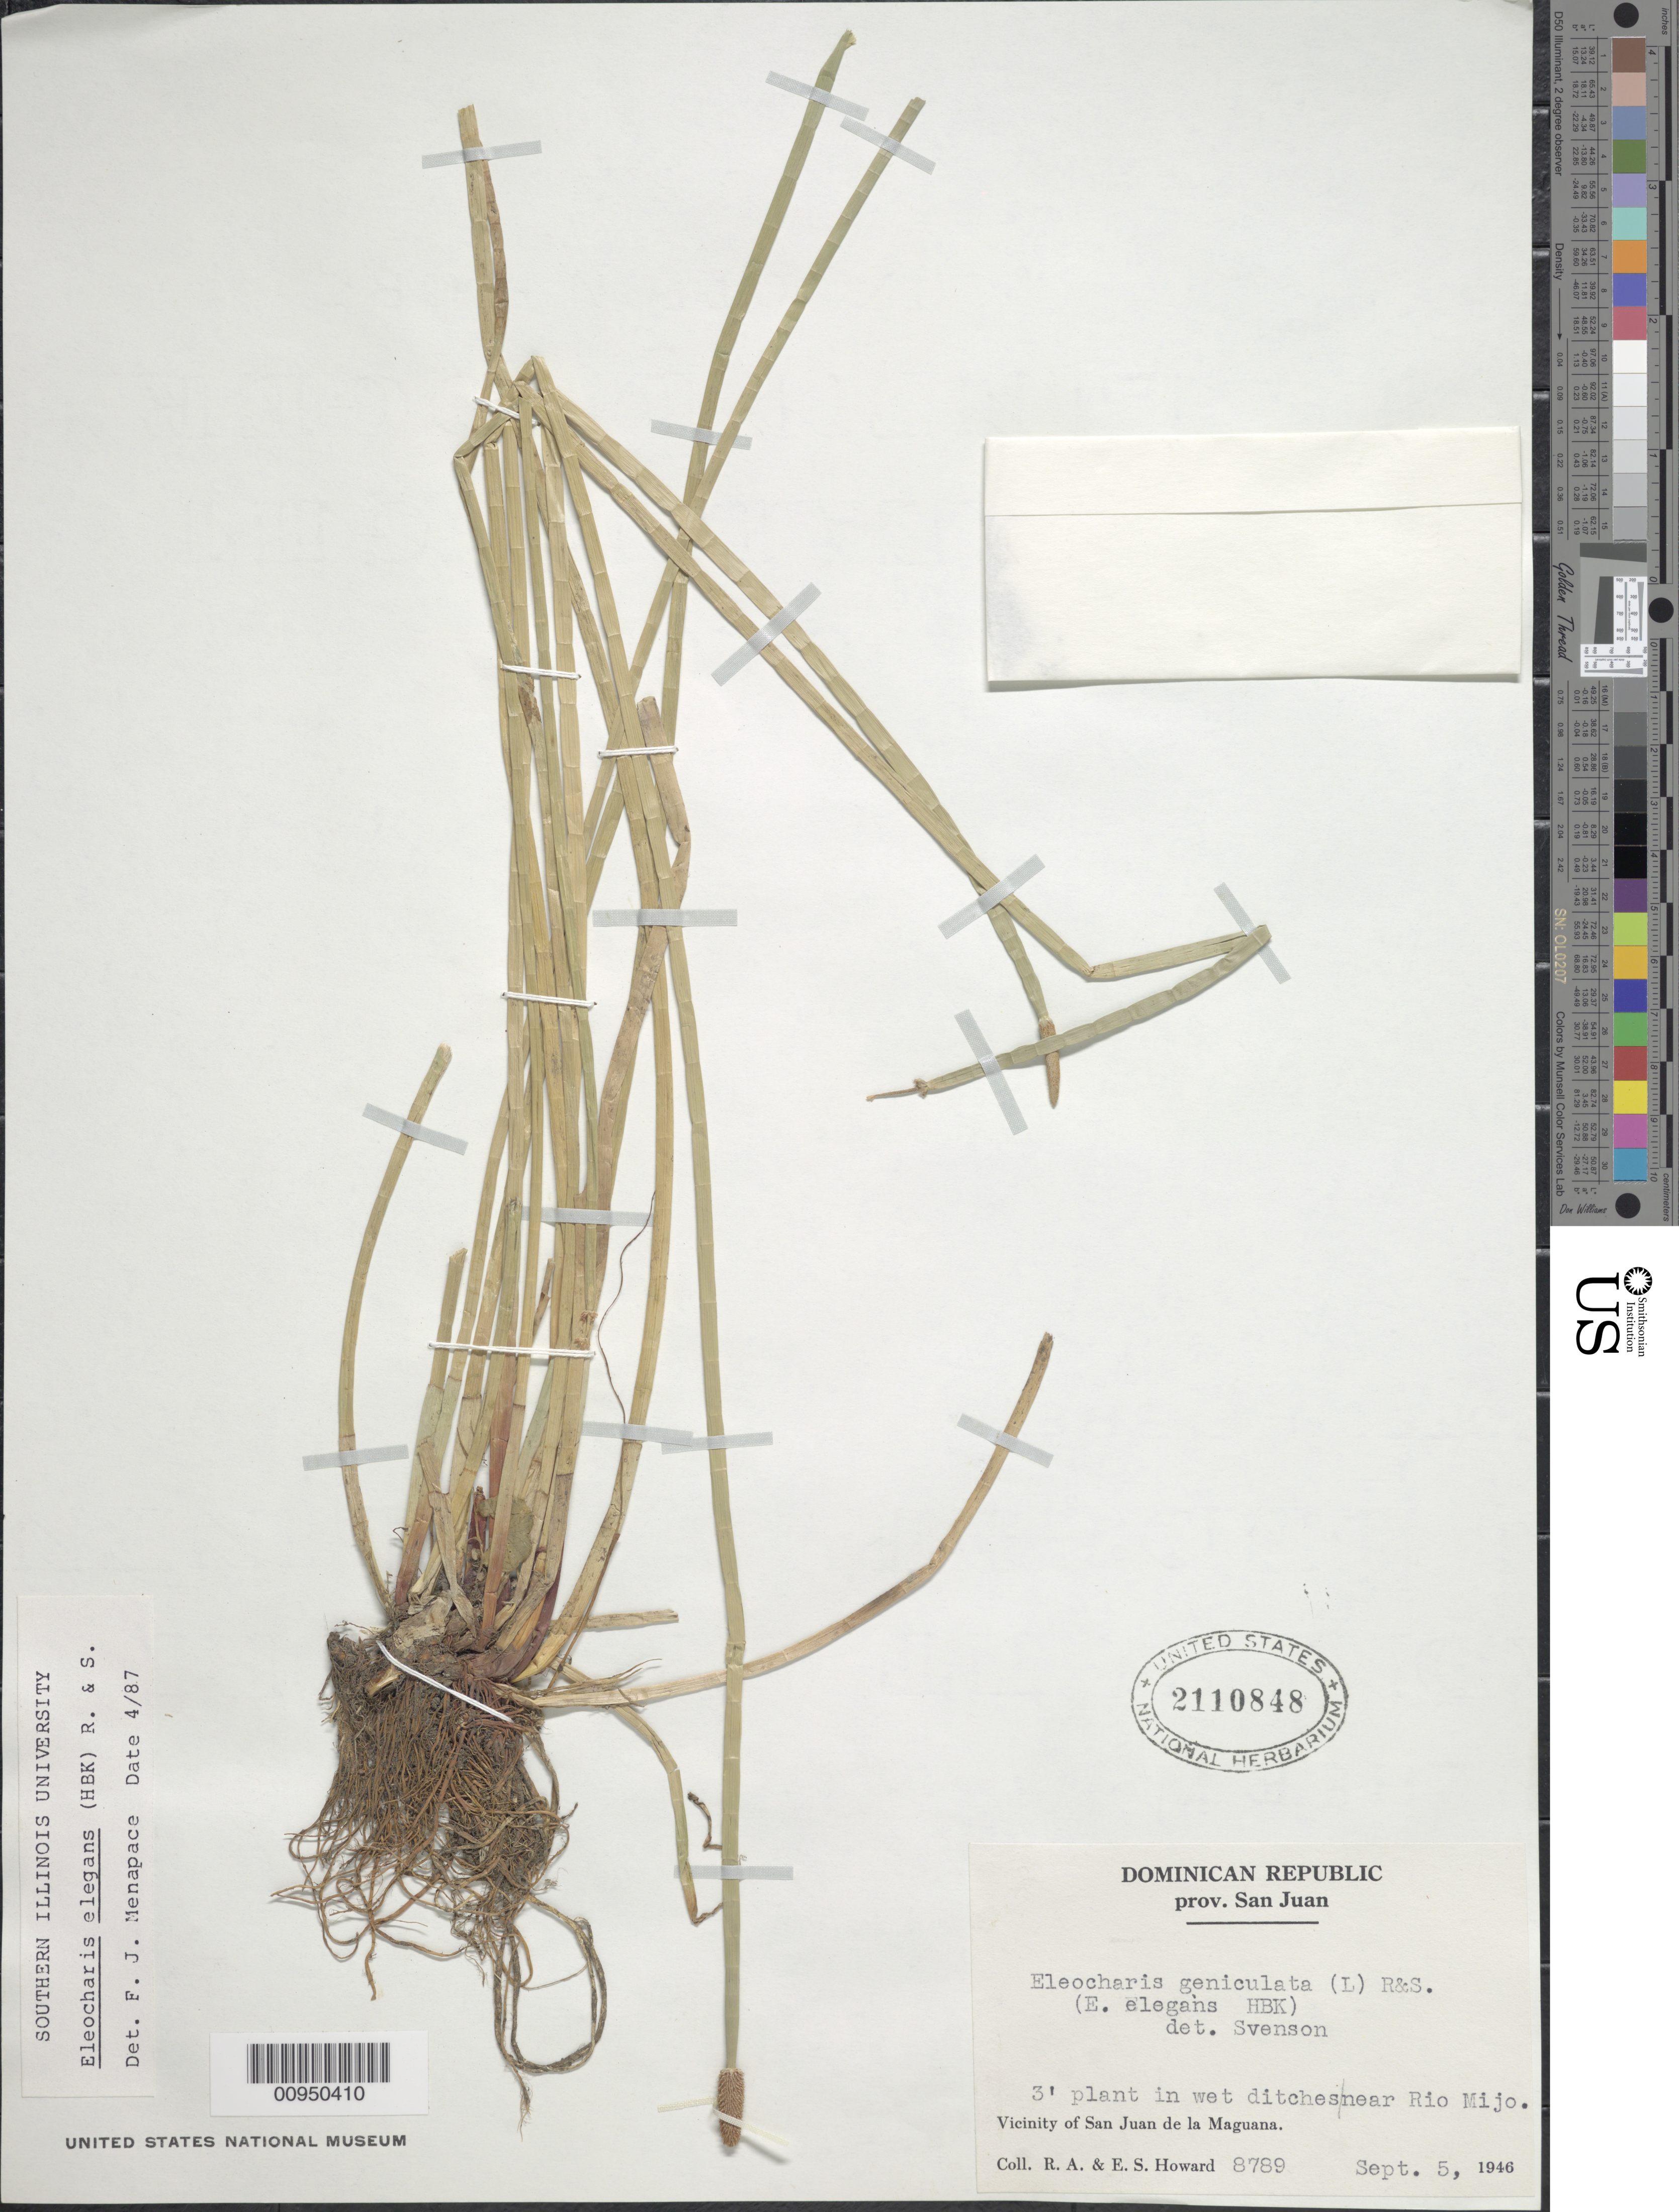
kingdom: Plantae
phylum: Tracheophyta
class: Liliopsida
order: Poales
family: Cyperaceae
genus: Eleocharis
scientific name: Eleocharis elegans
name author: (Kunth) Roem. & Schult.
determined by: Menapace, F. J.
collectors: R. A. Howard & E. S. Howard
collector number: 8789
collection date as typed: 05 Sep 1946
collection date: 1946-09-05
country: Dominican Republic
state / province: San Juan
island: Hispaniola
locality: Vicinity of San Juan de la Maguana, near Rio Mijo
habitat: In wet ditches near river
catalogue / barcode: US 2110848